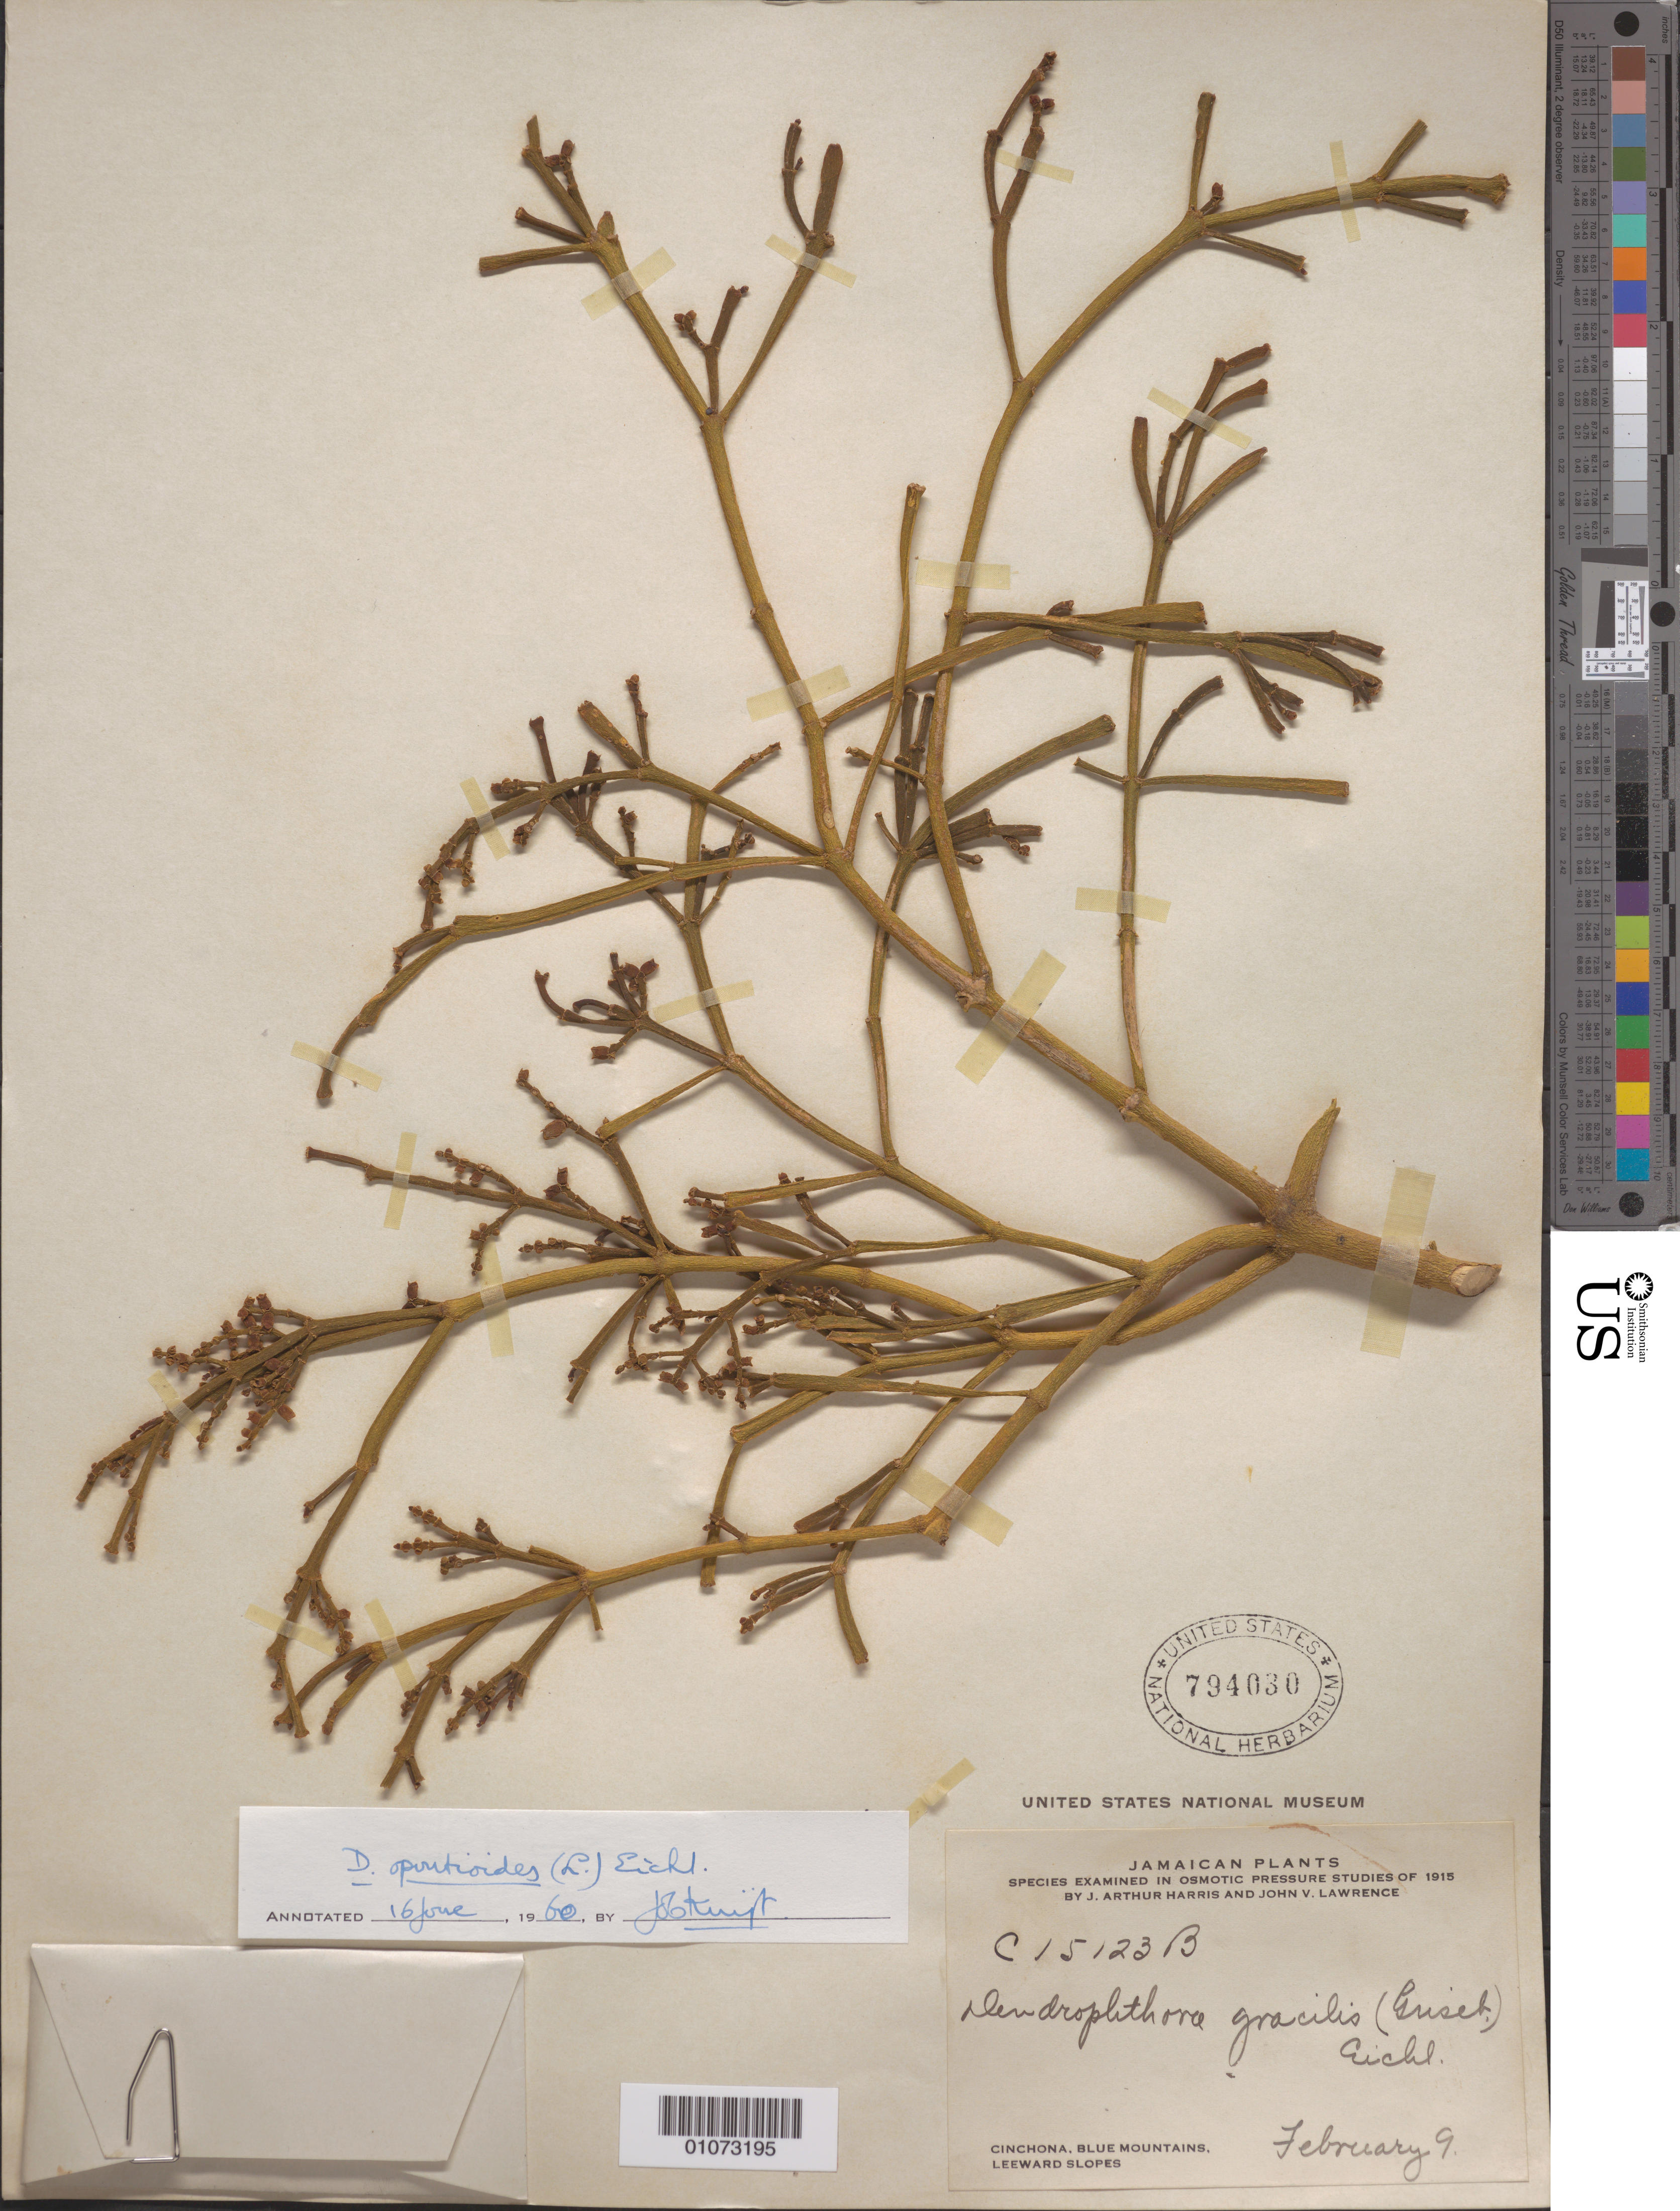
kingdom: Plantae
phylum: Tracheophyta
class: Magnoliopsida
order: Santalales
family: Viscaceae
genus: Dendrophthora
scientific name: Dendrophthora opuntioides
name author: (L.) Eichler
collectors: J. A. Harris & J. Lawrence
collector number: C15123B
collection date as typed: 09 Feb 1915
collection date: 1915-02-09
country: Jamaica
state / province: Saint Andrew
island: Jamaica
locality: Blue Mountains, Leeward Slopes, Cinchona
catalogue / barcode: US 794030